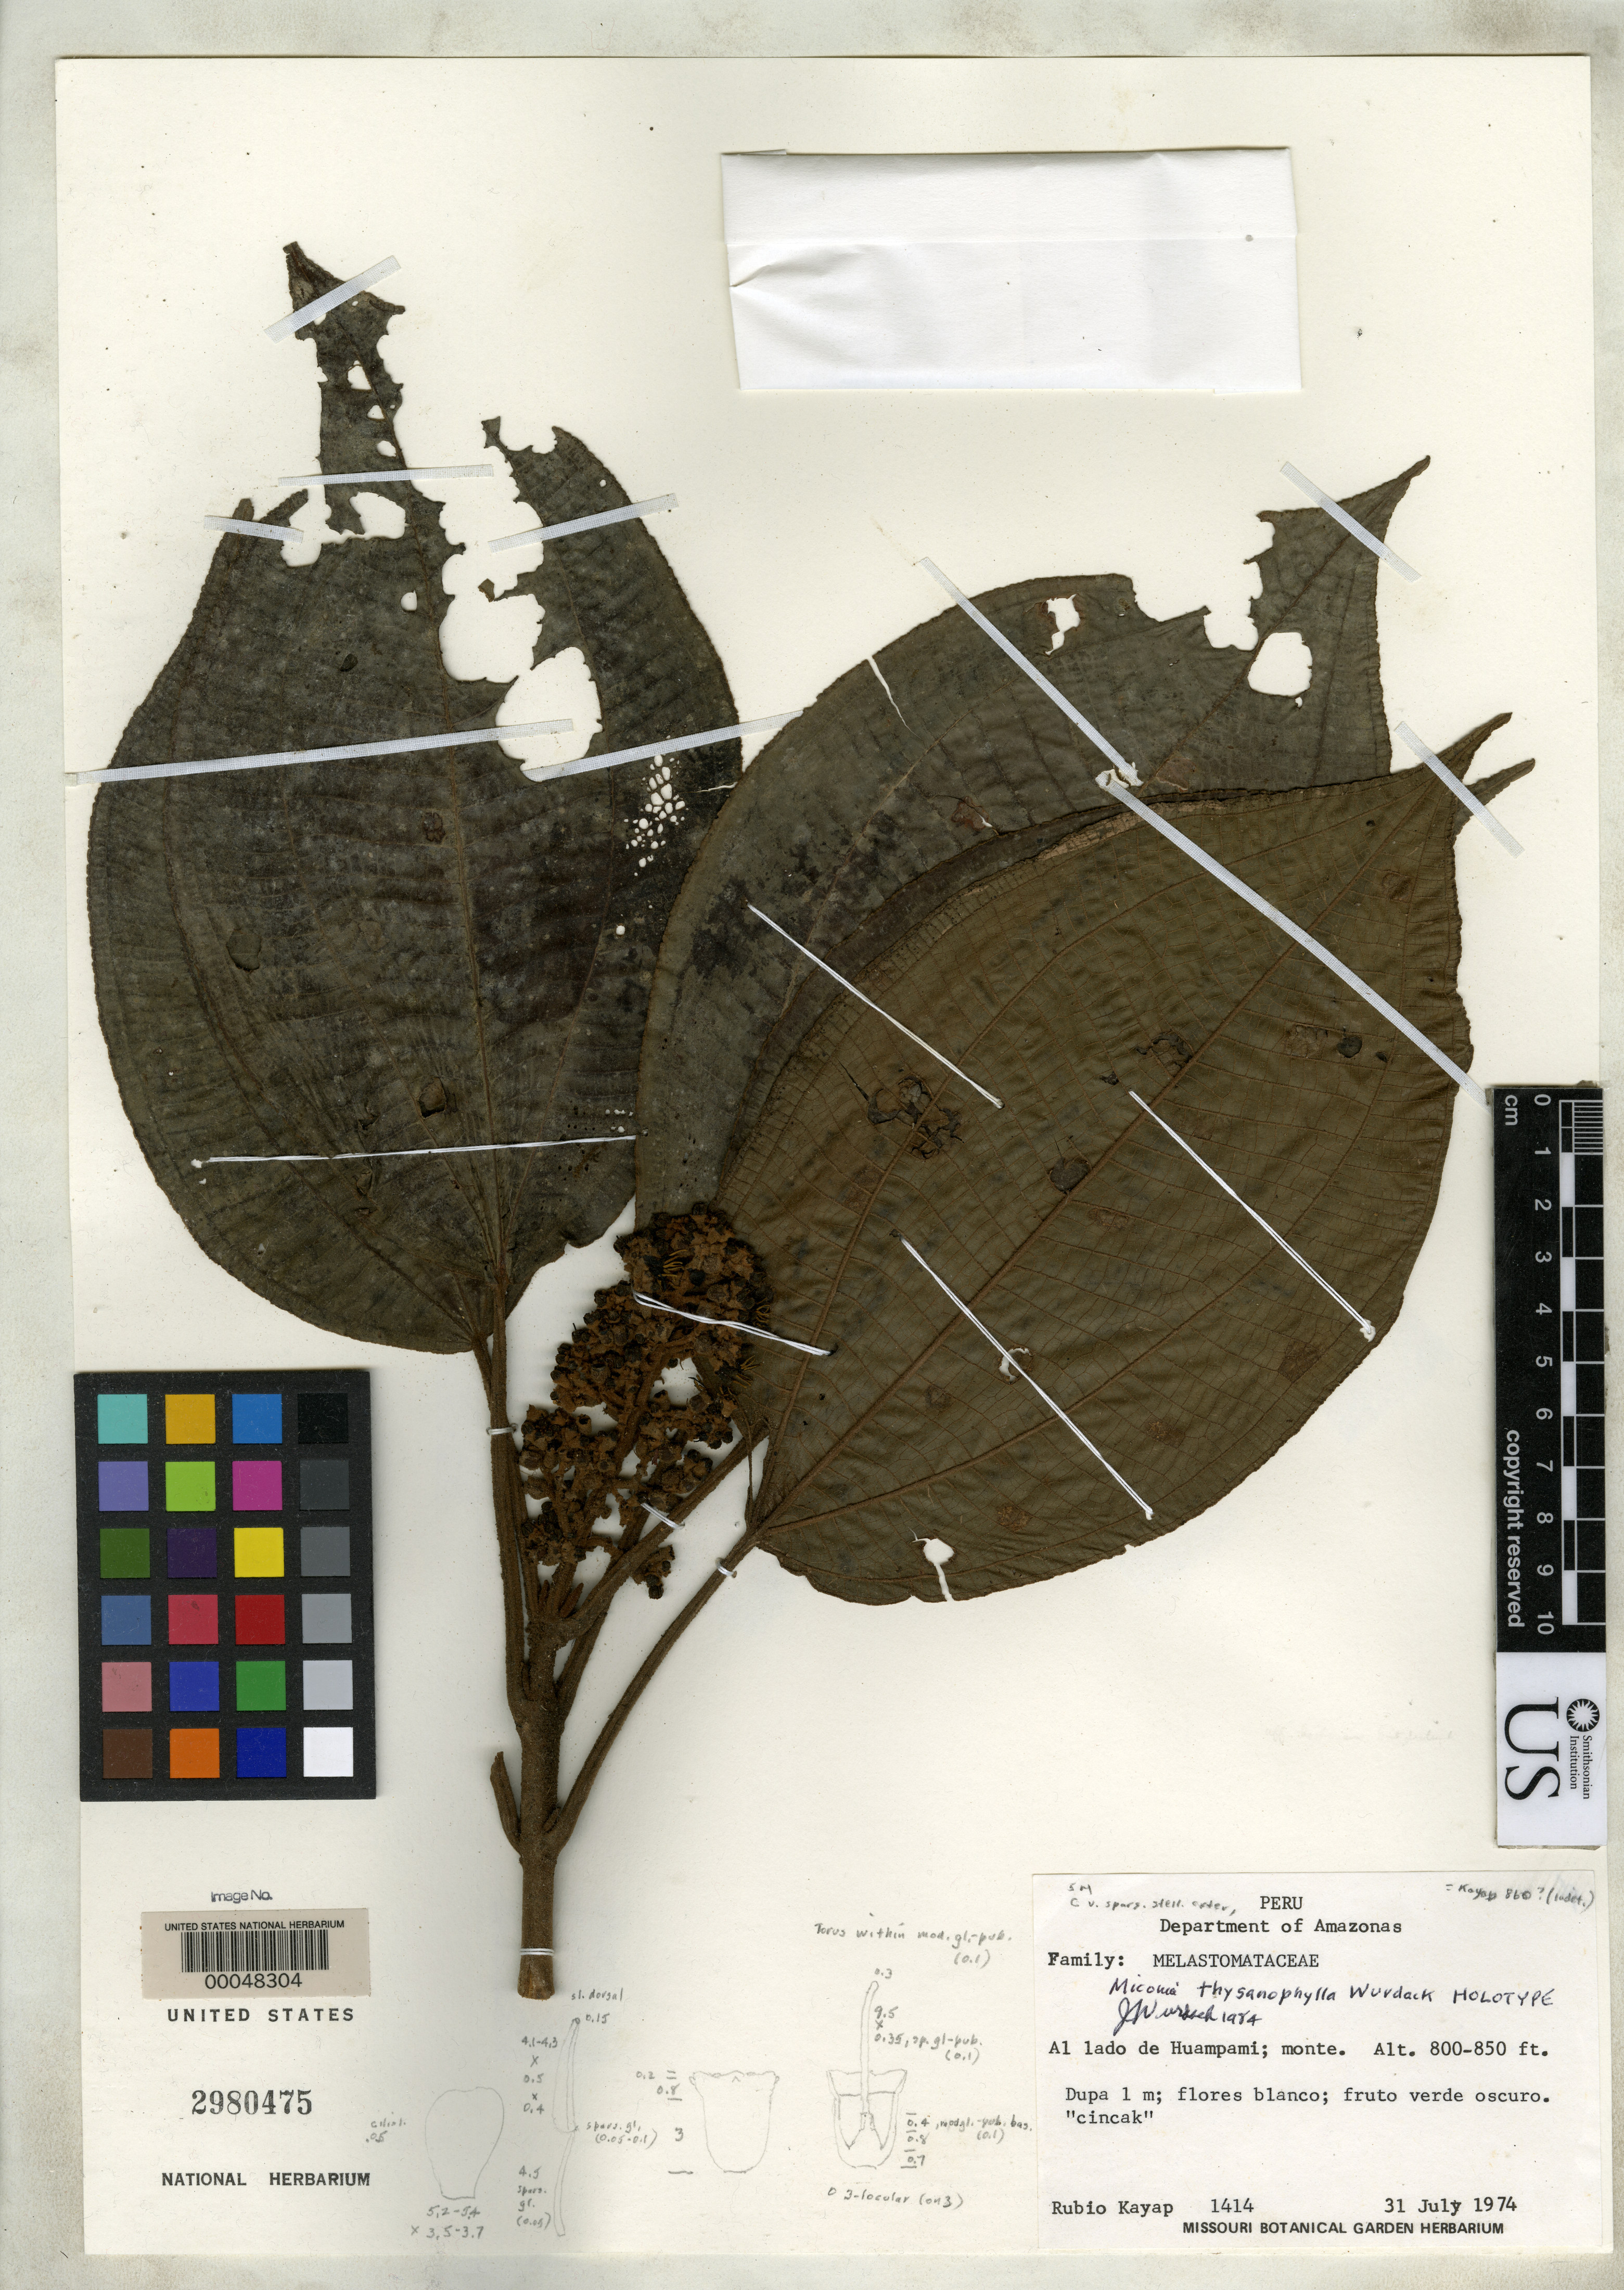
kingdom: Plantae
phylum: Tracheophyta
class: Magnoliopsida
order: Myrtales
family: Melastomataceae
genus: Miconia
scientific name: Miconia thysanophylla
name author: Wurdack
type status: Holotype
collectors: R. Kayap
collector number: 1414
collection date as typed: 31 Jul 1974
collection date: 1974-07-31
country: Peru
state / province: Amazonas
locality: forest near Huampami [?]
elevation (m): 240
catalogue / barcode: US 2980475